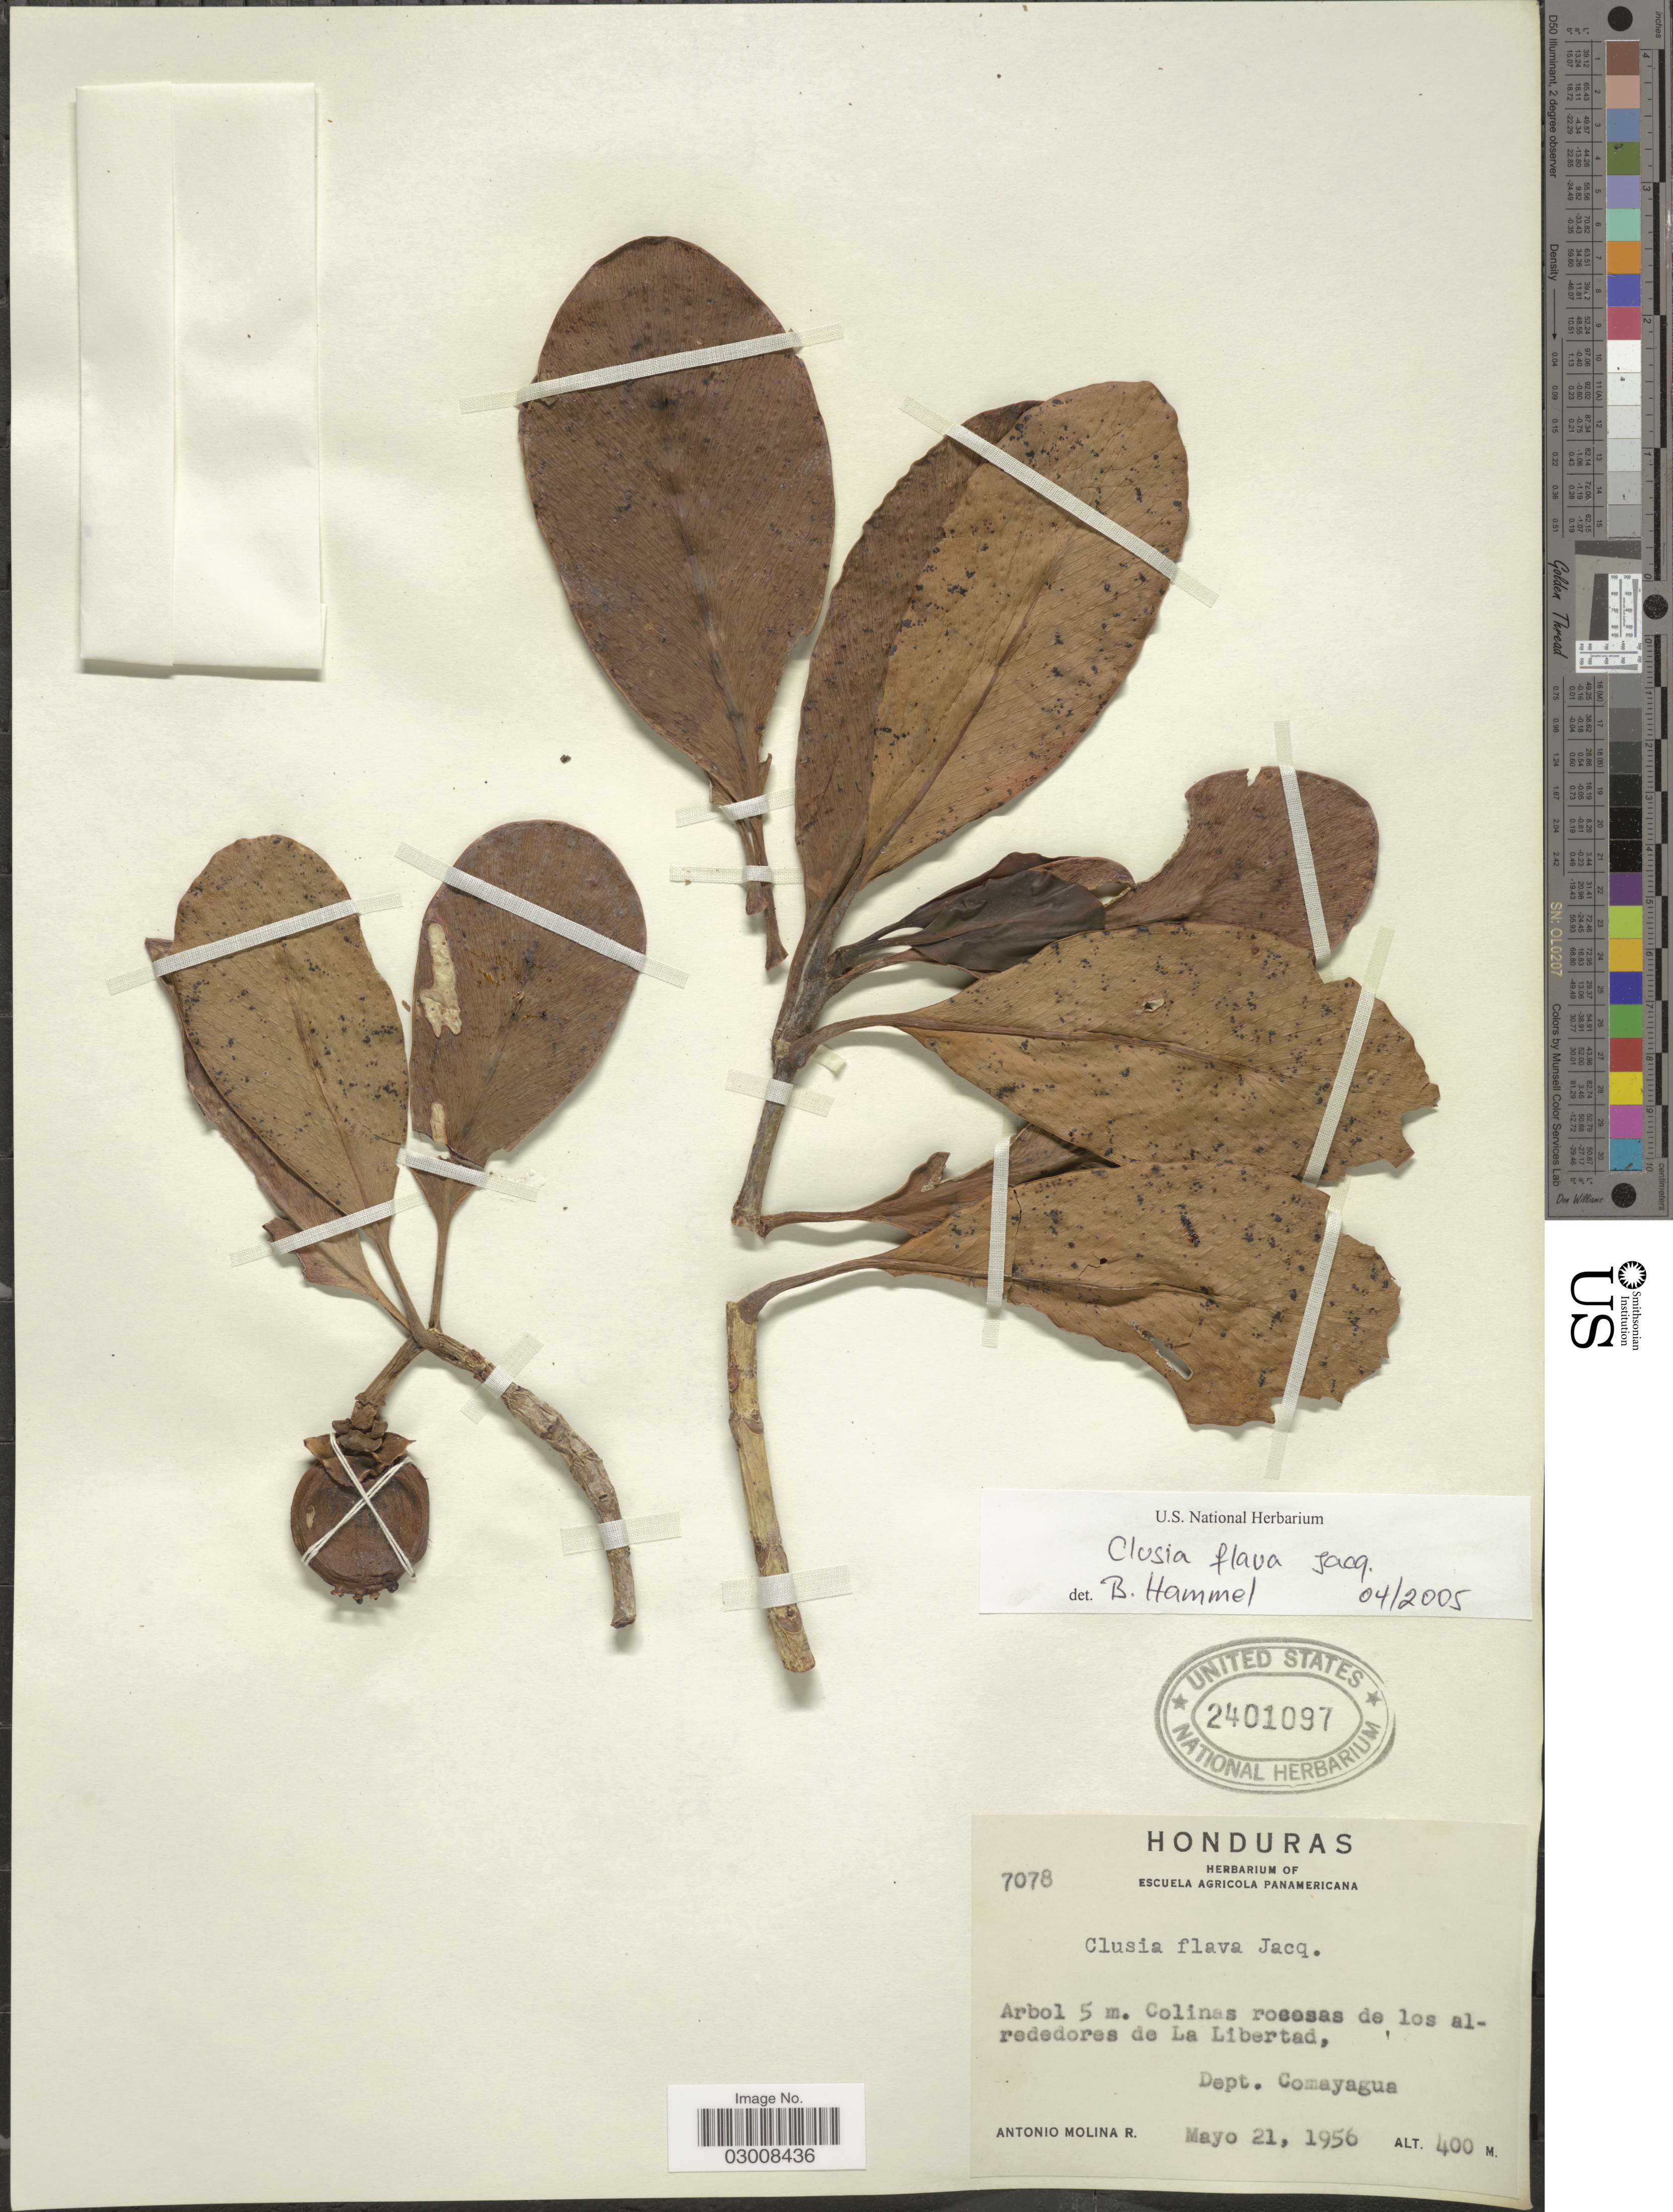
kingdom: Plantae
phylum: Tracheophyta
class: Magnoliopsida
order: Malpighiales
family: Clusiaceae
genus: Clusia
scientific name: Clusia flava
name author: Jacq.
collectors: A. Molina R.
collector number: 7078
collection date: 1956-05-21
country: Honduras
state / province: Comayagua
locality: Colinas rososas de los alrededores de La Libertad, Dept. Comayagua.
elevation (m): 400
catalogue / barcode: US 2401097